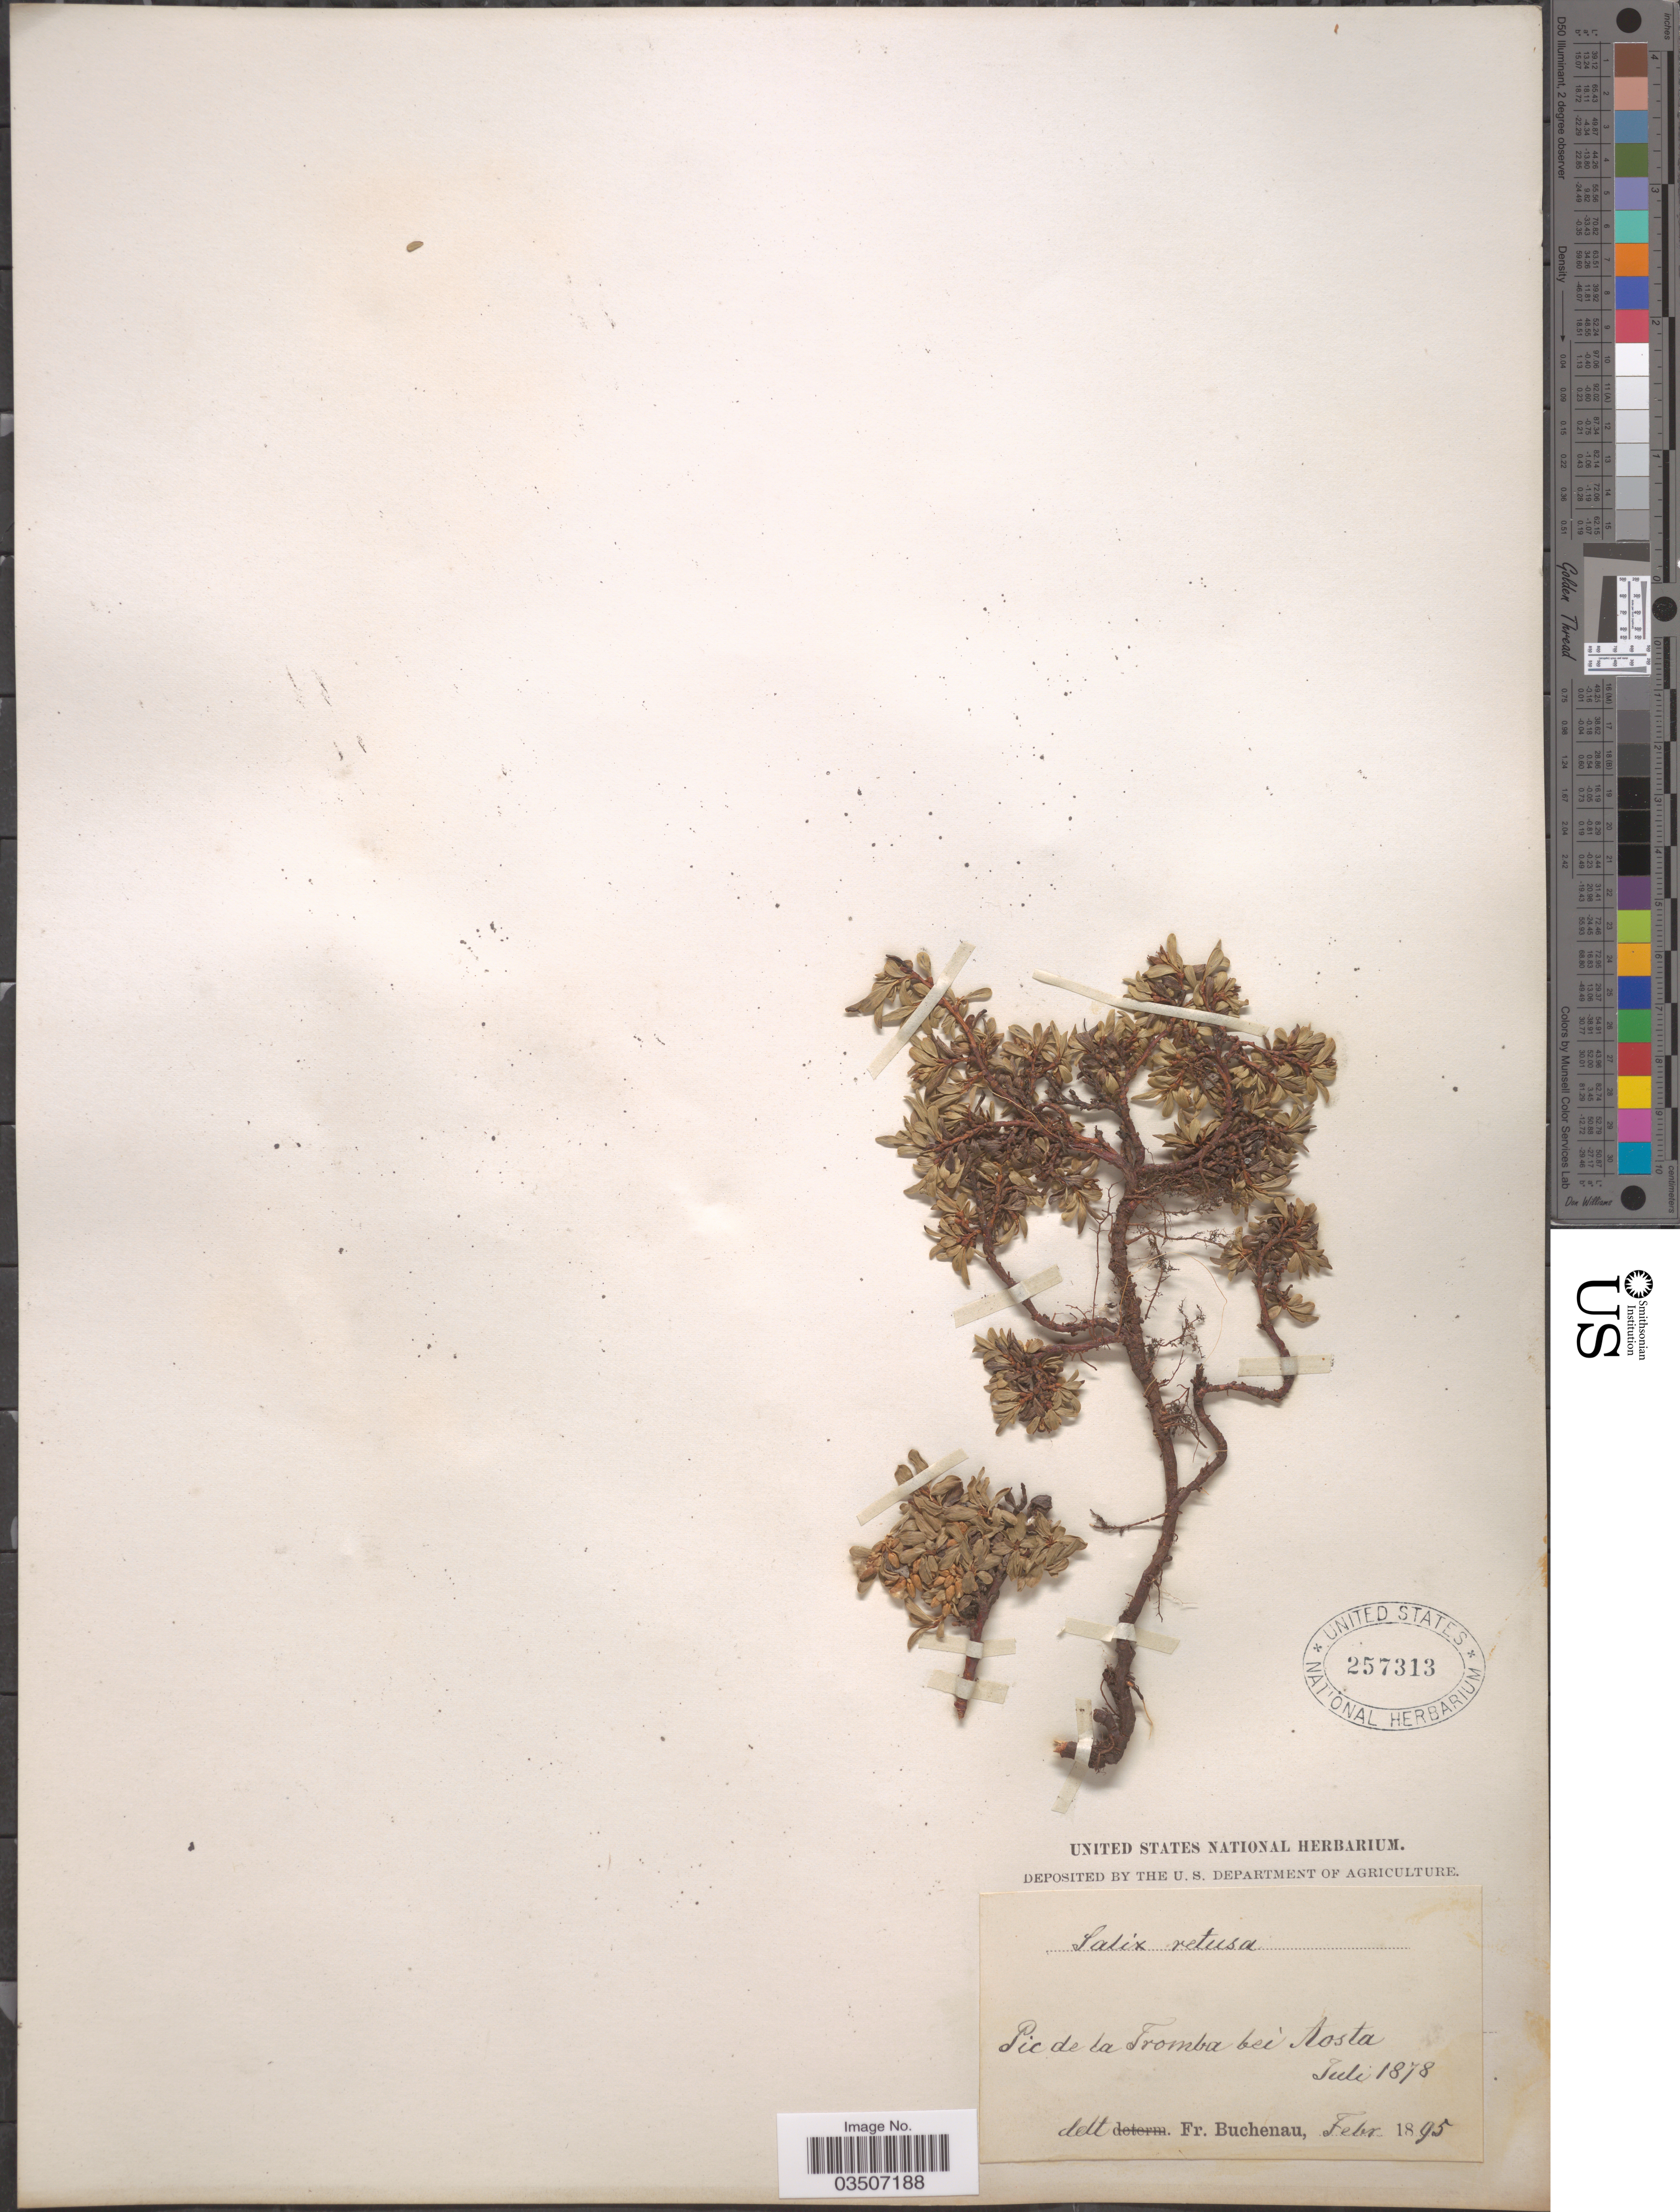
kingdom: Plantae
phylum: Tracheophyta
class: Magnoliopsida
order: Malpighiales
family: Salicaceae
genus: Salix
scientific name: Salix retusa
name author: L.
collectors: ex herb. United States National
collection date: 1878-07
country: Italy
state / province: Valle d'Aosta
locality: Pic de la Tromba bei Aosta.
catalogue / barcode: US 257313